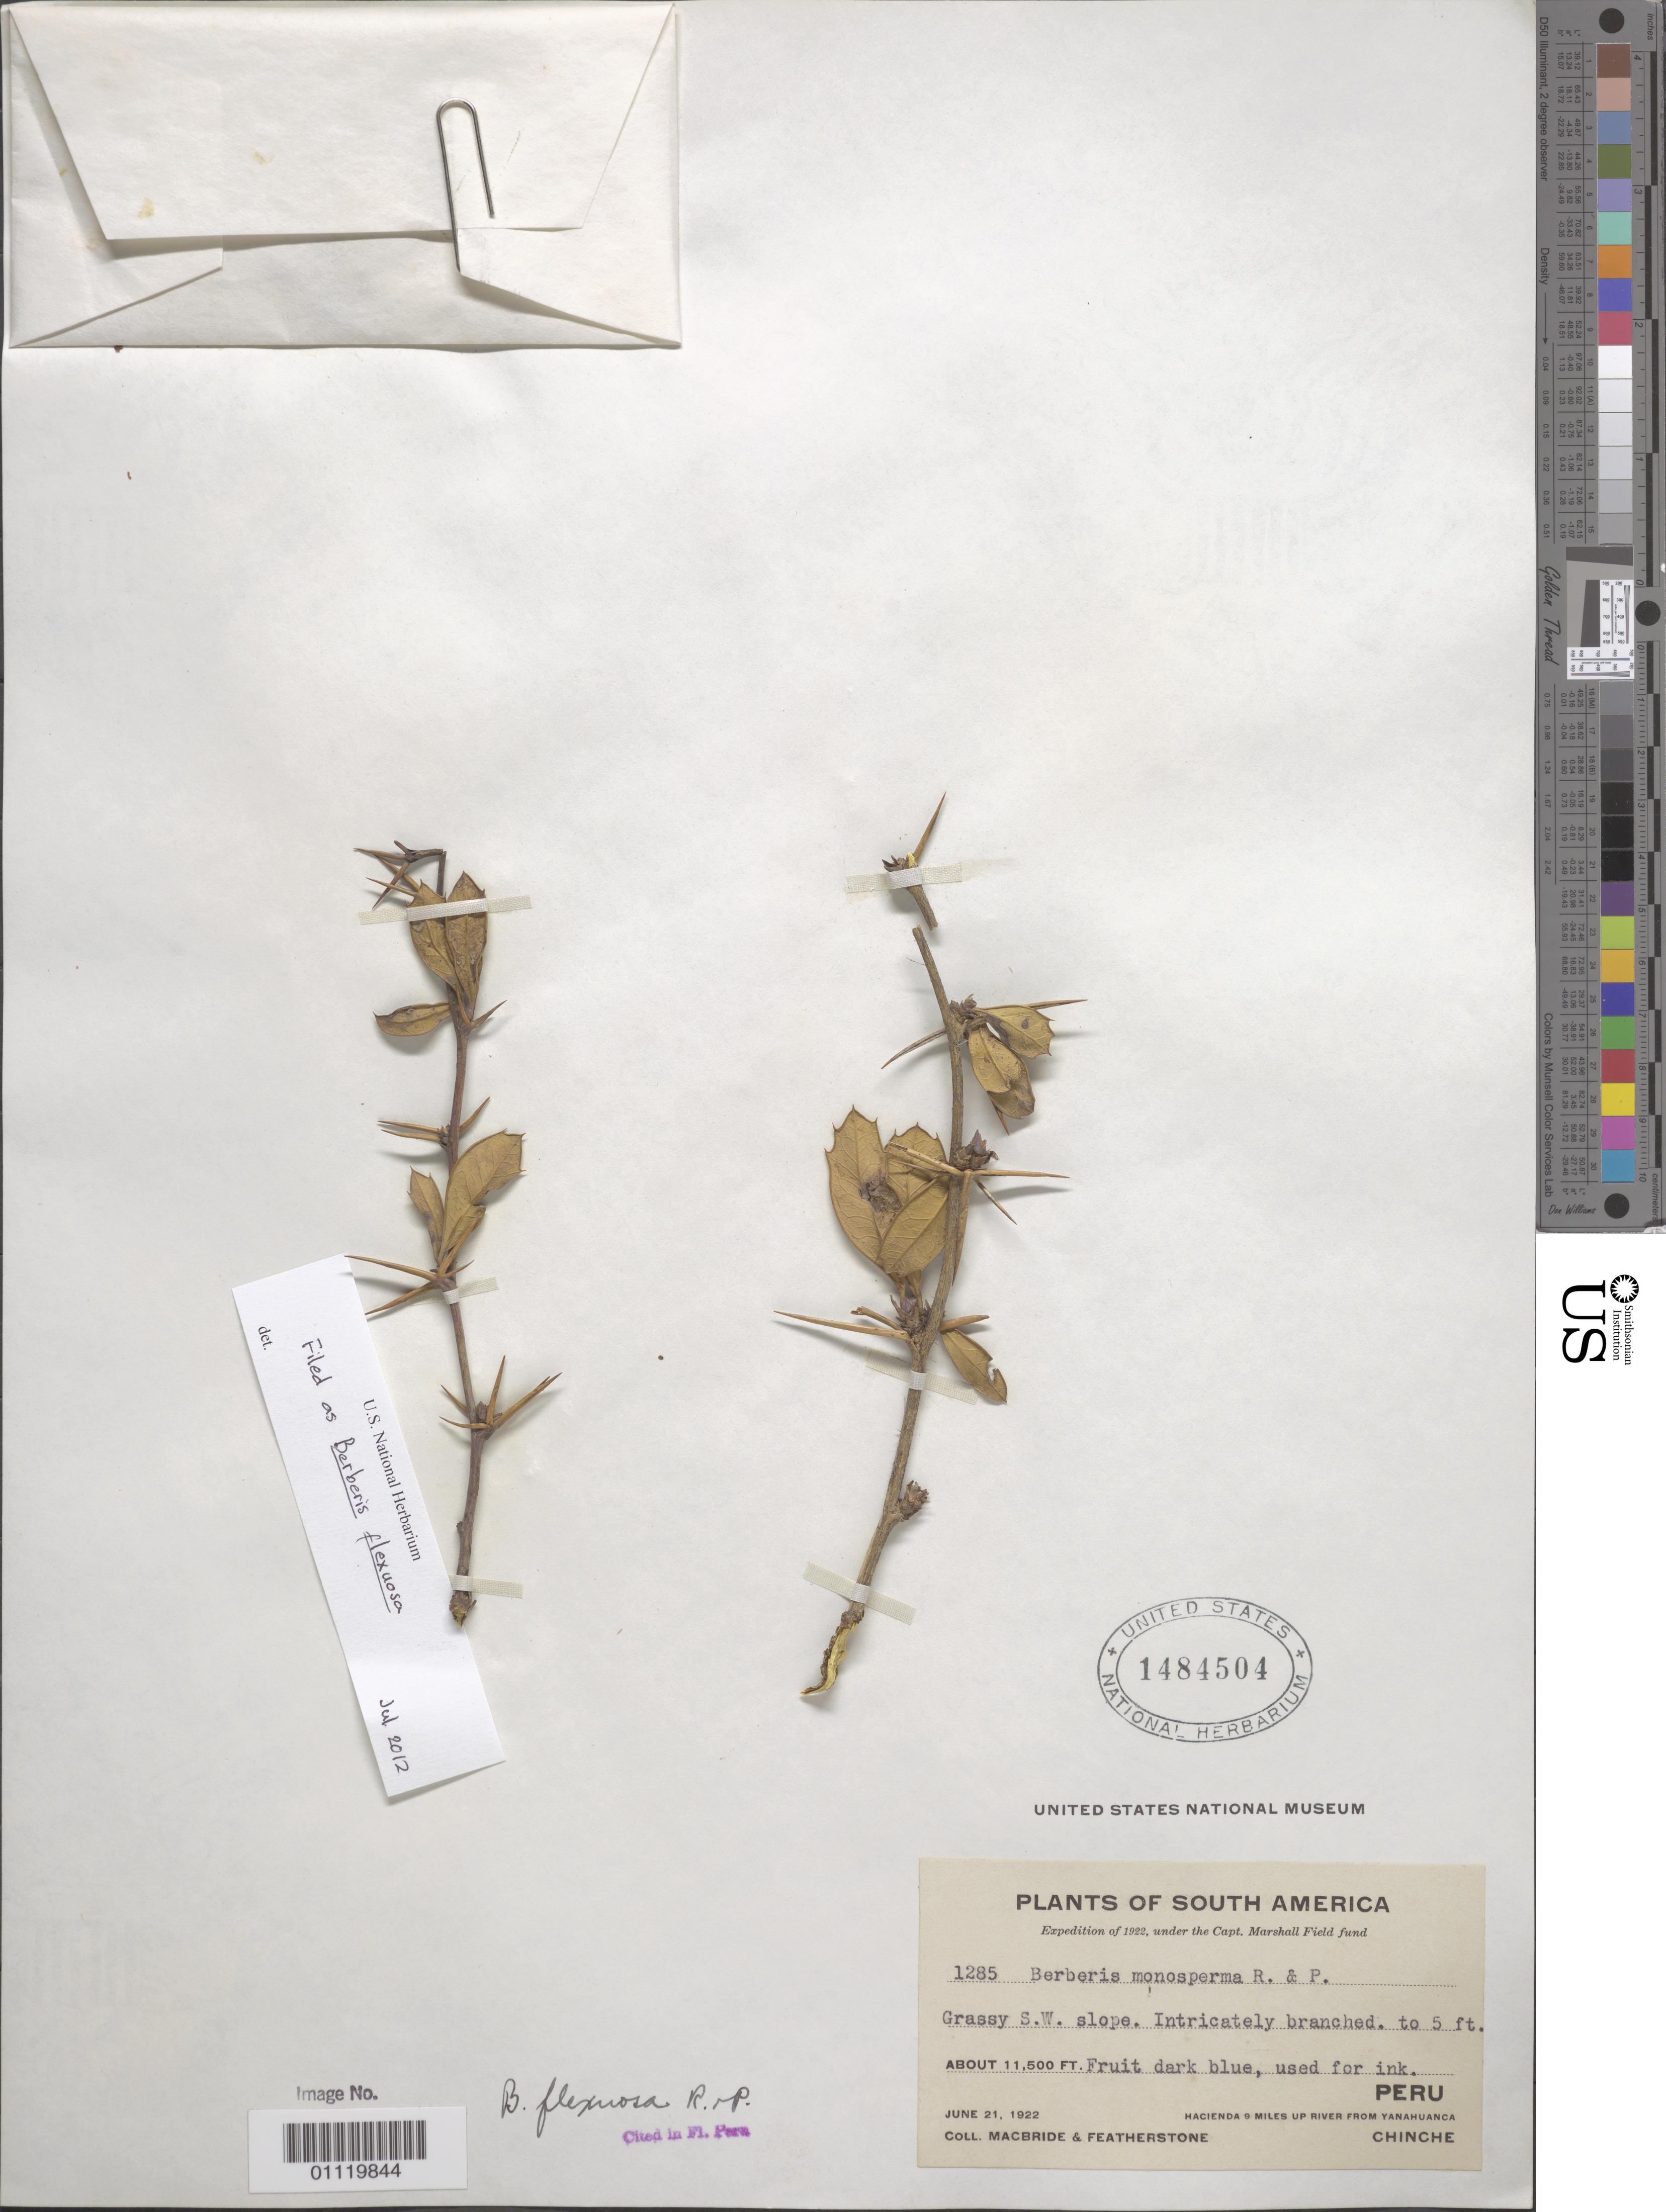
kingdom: Plantae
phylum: Tracheophyta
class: Magnoliopsida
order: Ranunculales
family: Berberidaceae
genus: Berberis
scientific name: Berberis flexuosa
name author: Ruiz & Pav.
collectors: J. F. Macbride & W. Featherstone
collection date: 1922-06-21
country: Peru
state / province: Pasco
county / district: Daniel Carrión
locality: Chinche,hacienda 9 miles up river from Yanahuanca.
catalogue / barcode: US 1484504